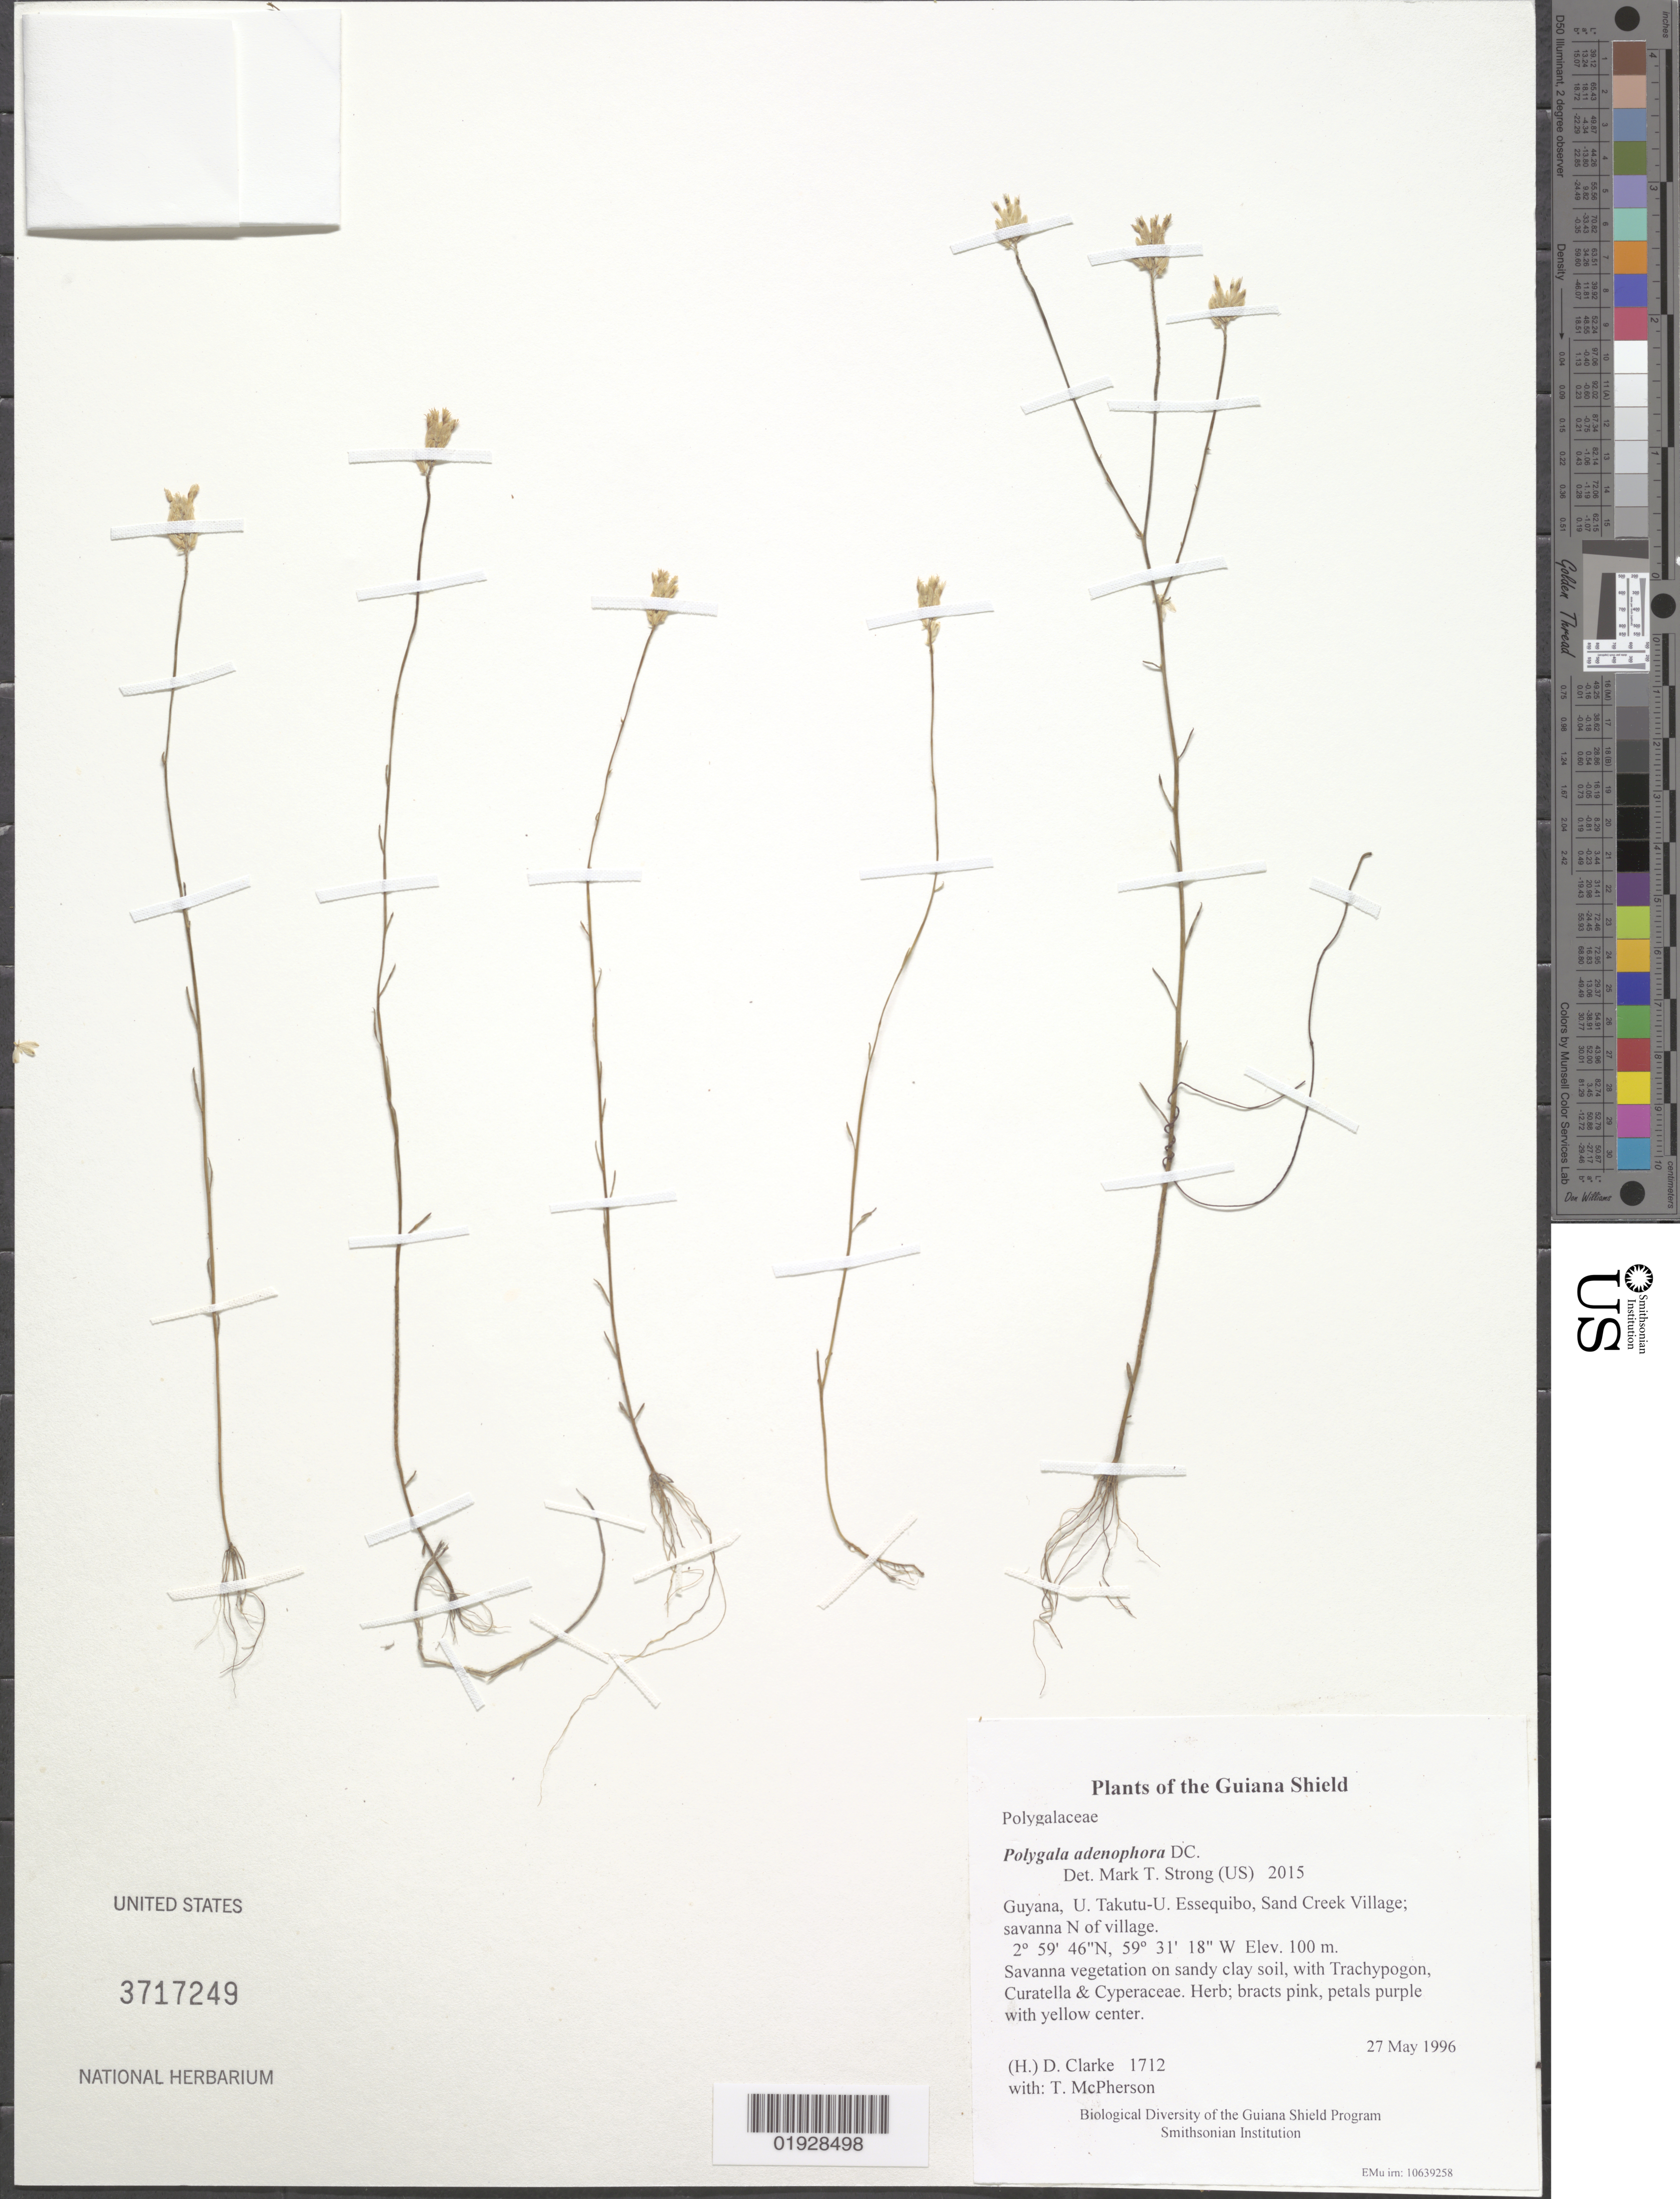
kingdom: Plantae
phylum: Tracheophyta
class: Magnoliopsida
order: Fabales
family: Polygalaceae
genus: Polygala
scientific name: Polygala adenophora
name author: DC.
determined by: Strong, M. T., (US), Smithsonian Institution - National Museum of Natural History (UNITED STATES)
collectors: H. D. Clarke & T. McPherson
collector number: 1712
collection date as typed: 27 May 1996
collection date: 1996-05-27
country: Guyana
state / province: U. Takutu-U. Essequibo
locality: Sand Creek Village; savanna N of village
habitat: Savanna vegetation on sandy clay soil, with Trachypogon, Curatella & Cyperaceae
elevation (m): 100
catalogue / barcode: US 3717249